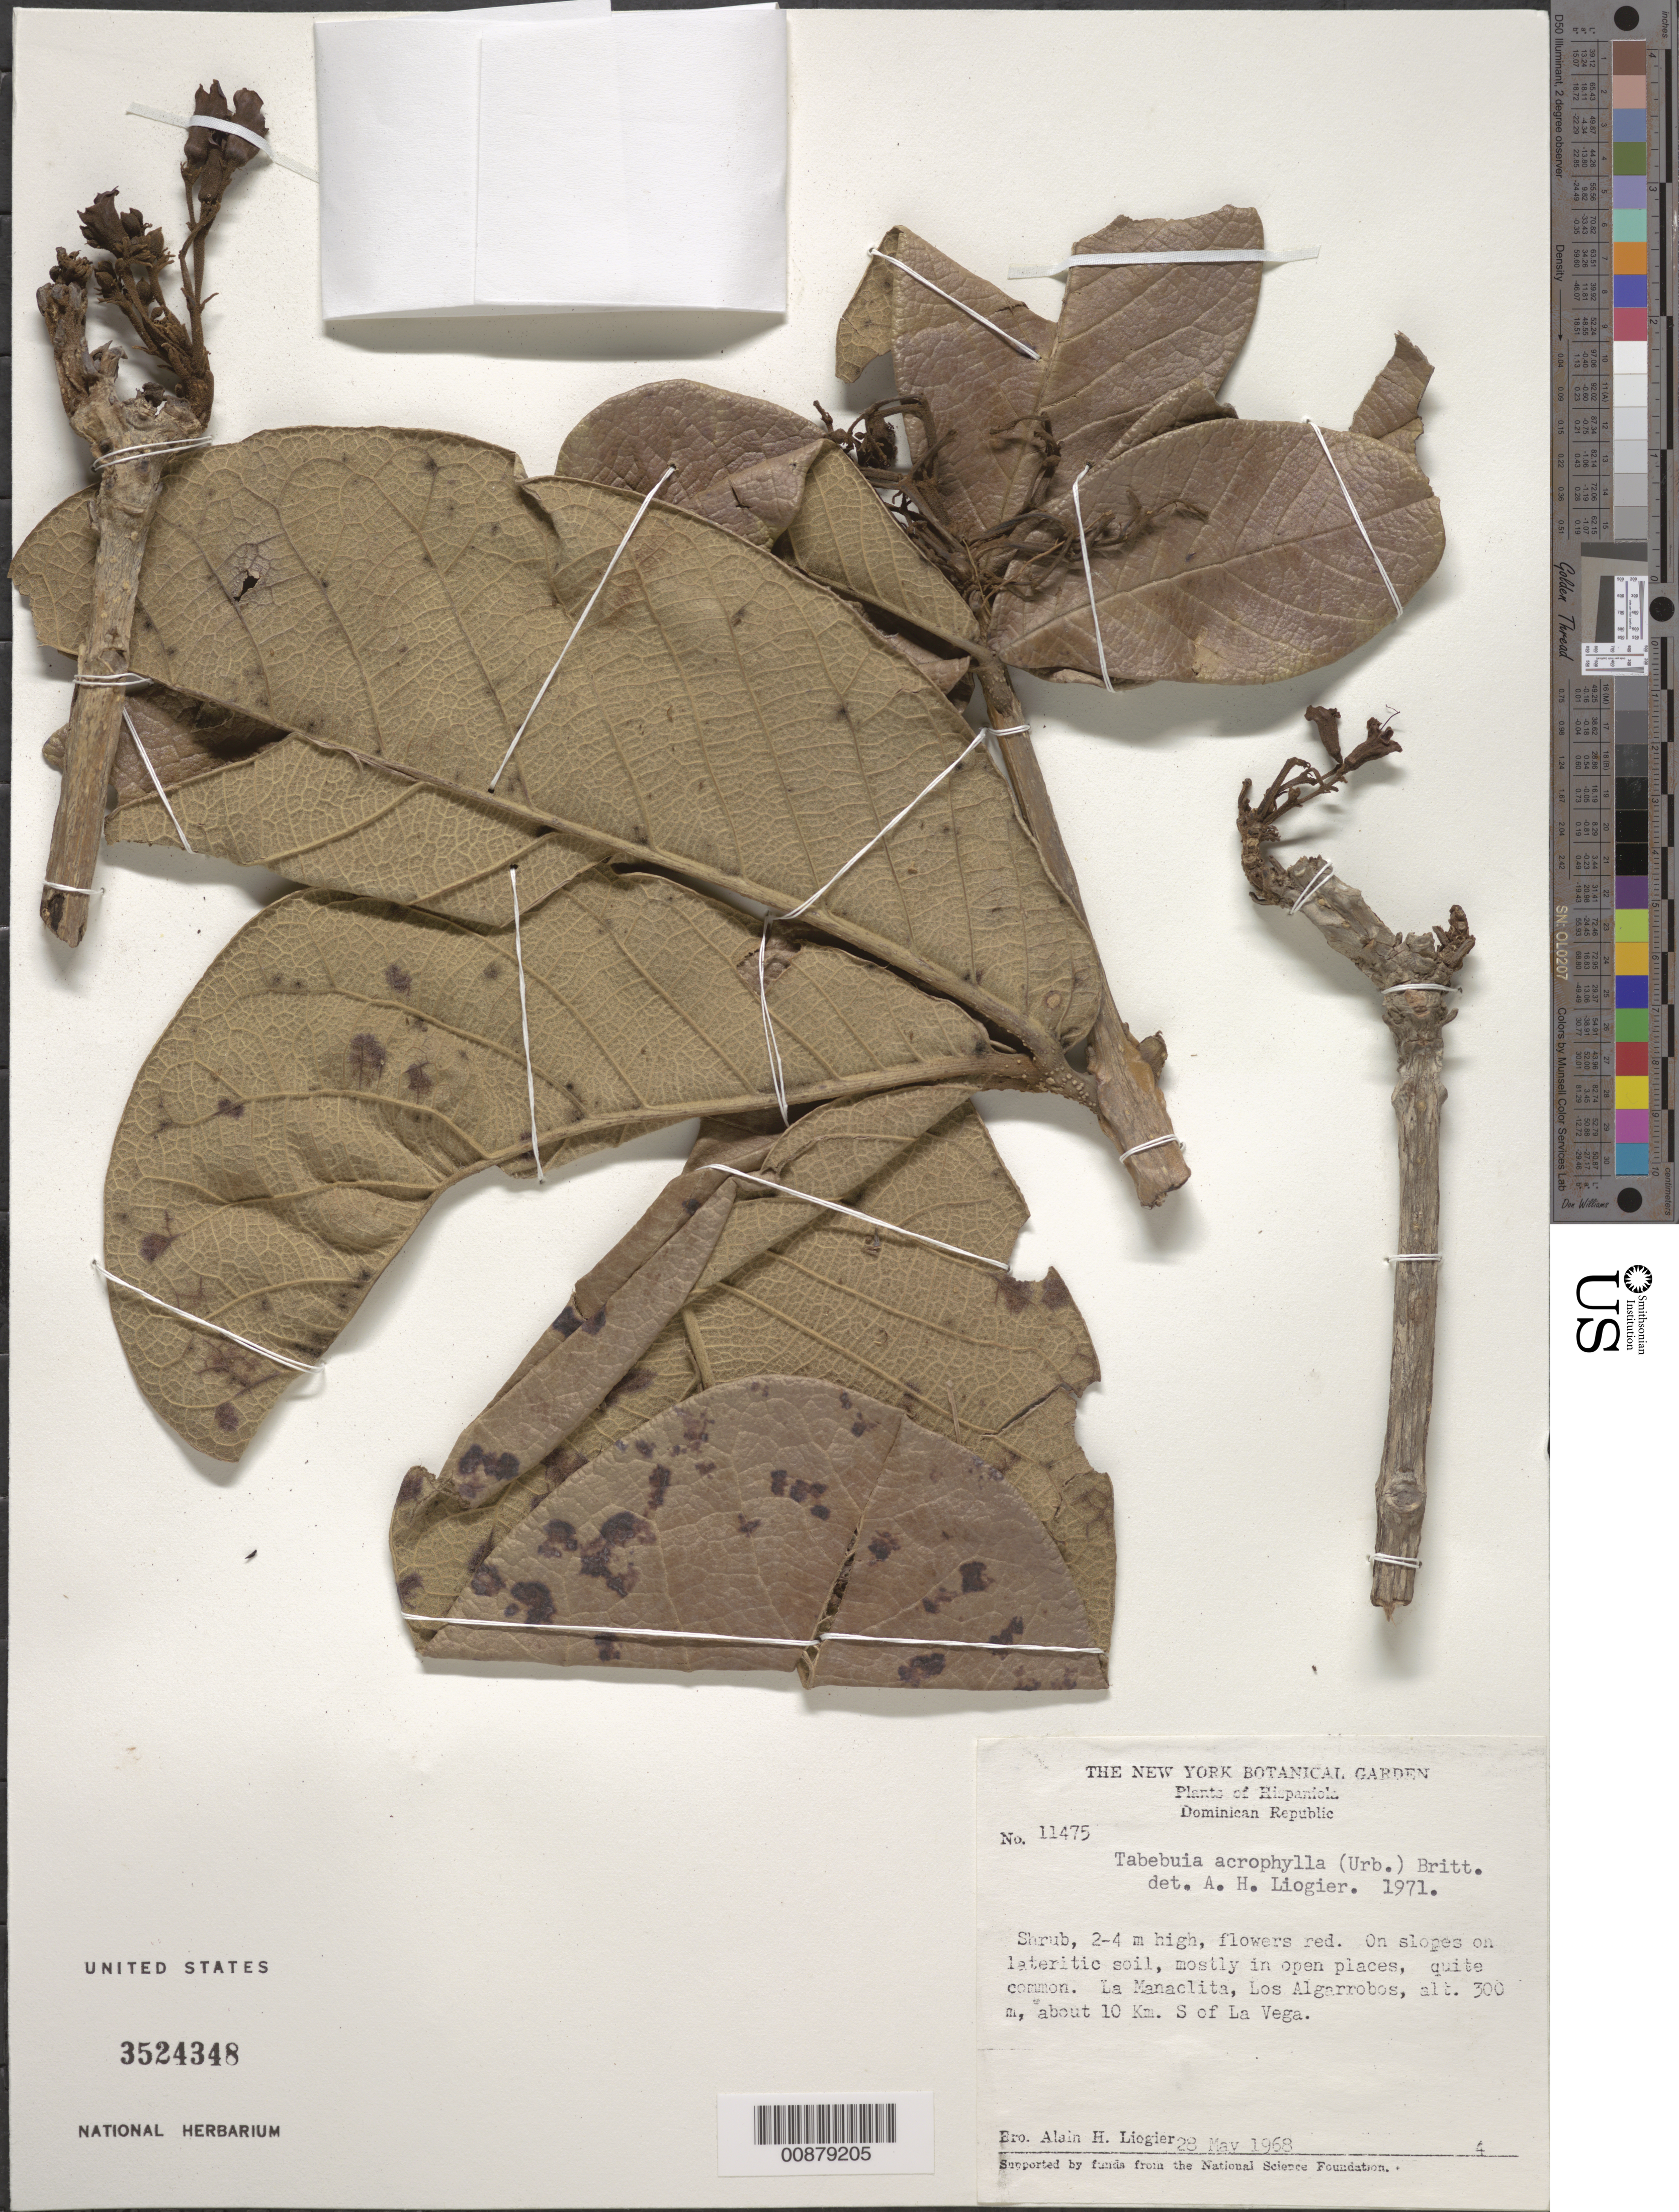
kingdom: Plantae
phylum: Tracheophyta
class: Magnoliopsida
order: Lamiales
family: Bignoniaceae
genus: Tabebuia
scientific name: Tabebuia acrophylla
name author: (Urb.) Britton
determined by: Liogier, Alain H.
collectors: A. H. Liogier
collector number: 11475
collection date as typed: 28 May 1968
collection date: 1968-05-28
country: Dominican Republic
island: Hispaniola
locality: La Manaclita, Los Algarrobos.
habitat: On slopes on lateritic soil, mostly in open places, quite common.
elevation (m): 300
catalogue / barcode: US 3524348